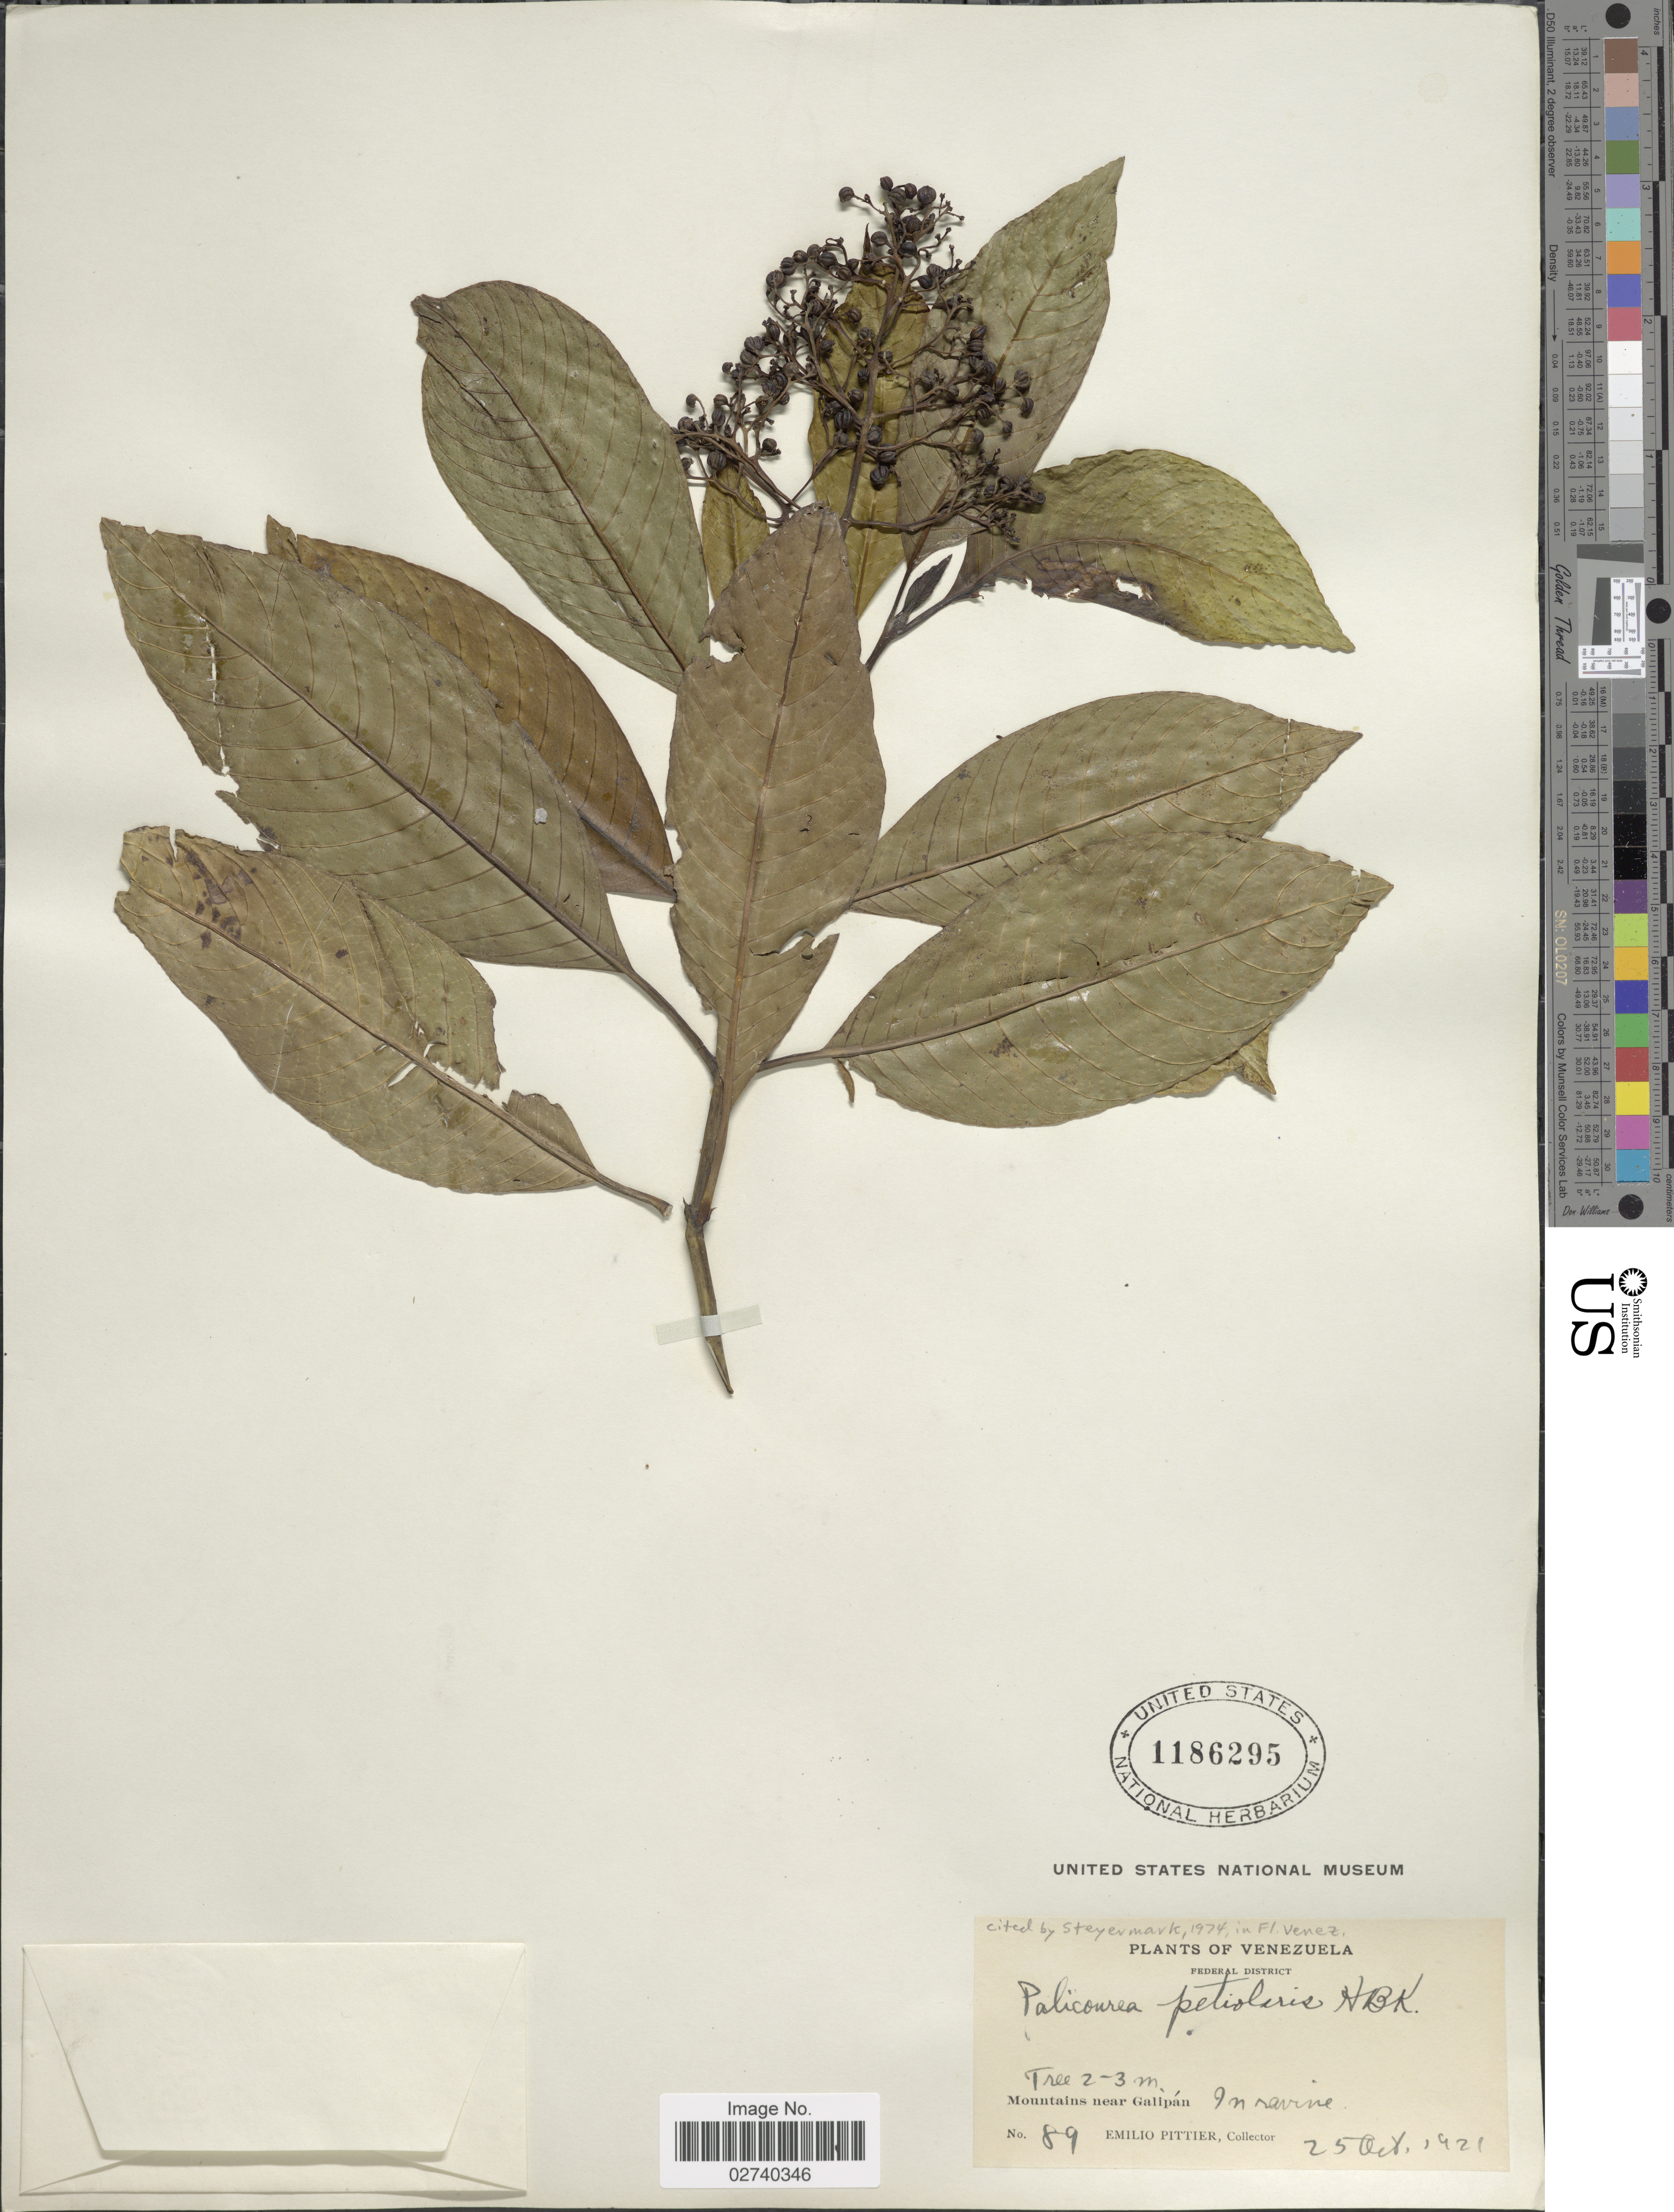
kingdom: Plantae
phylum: Tracheophyta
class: Magnoliopsida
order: Gentianales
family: Rubiaceae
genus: Palicourea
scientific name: Palicourea petiolaris Kunth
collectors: E. Pittier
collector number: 89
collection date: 1921-10-25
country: Venezuela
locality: Federal District. Mountains near Galipán. In ravine.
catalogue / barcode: US 1186295